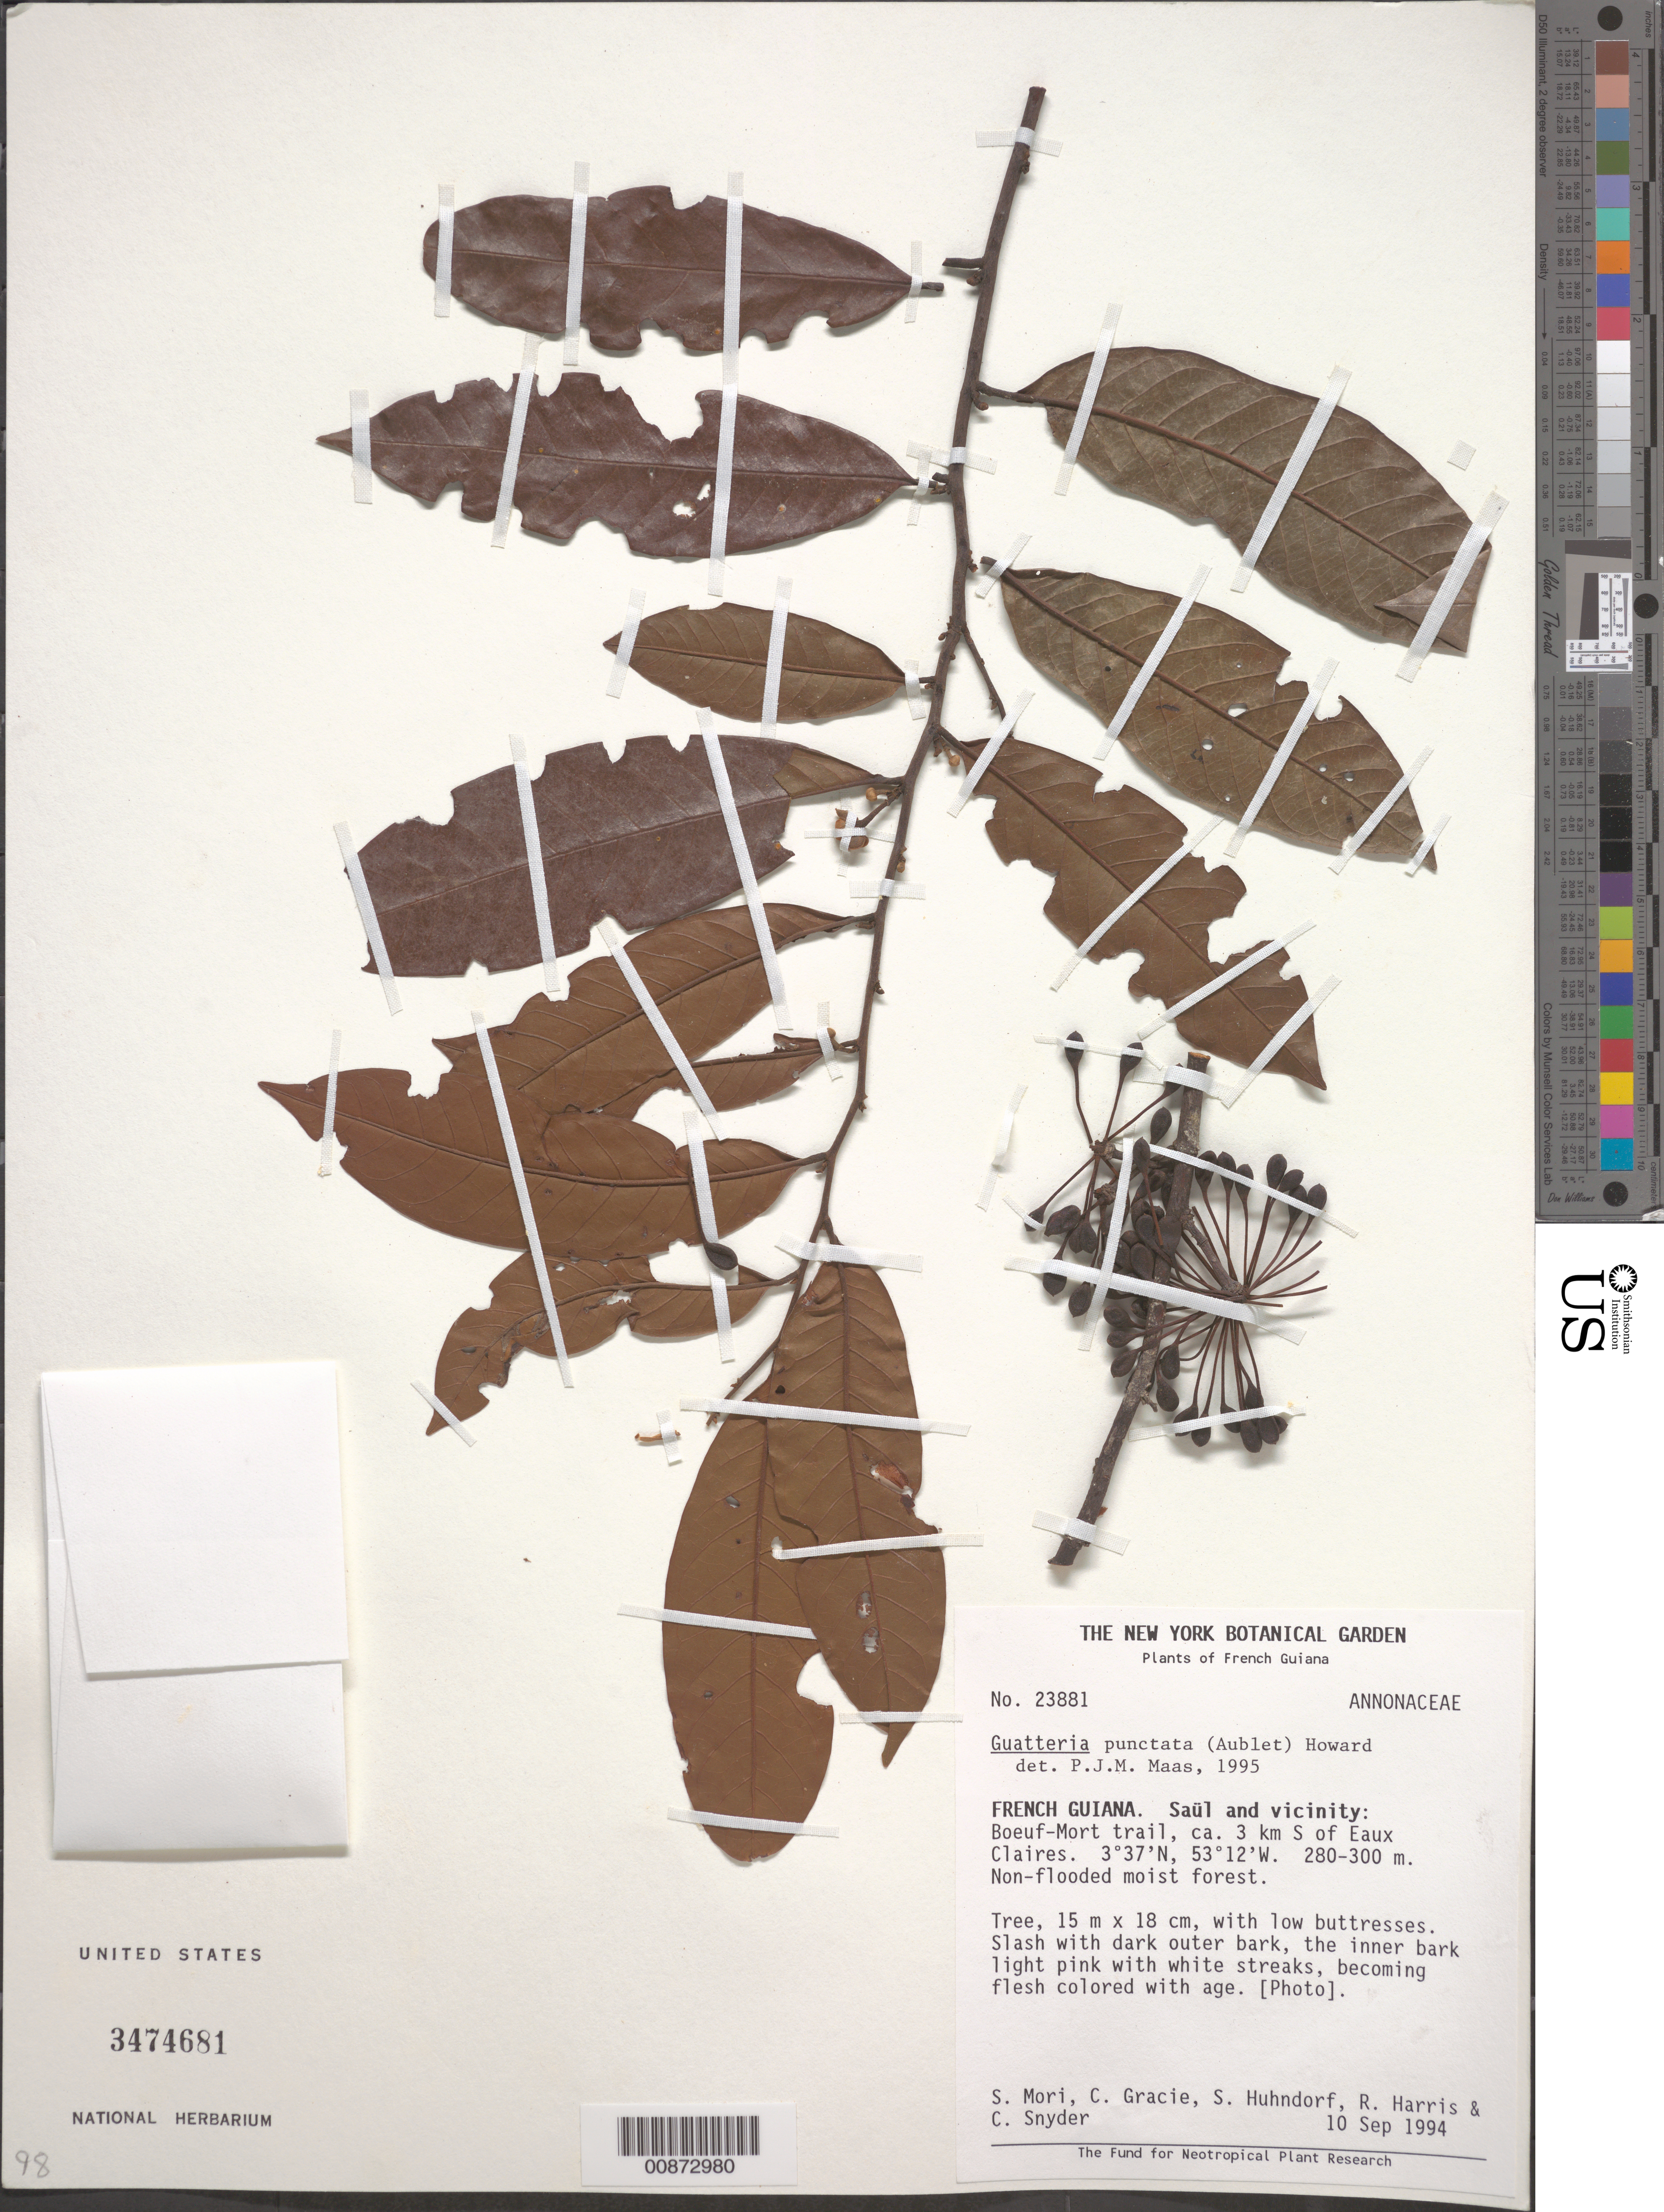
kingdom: Plantae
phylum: Tracheophyta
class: Magnoliopsida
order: Magnoliales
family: Annonaceae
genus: Guatteria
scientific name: Guatteria punctata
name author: (Aubl.) R.A. Howard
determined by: Maas, Paul J. M.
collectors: S. Mori, C. A. Gracie, S. Huhndorf, R. Harris & C. Snyder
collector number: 23881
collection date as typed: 10-Sep-94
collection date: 1994-09-10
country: French Guiana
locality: Saül and vic., Boeuf-Mort Trail, ca. 3 km S of Eaux Claires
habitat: Non-flooded moist forest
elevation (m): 280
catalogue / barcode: US 3474681